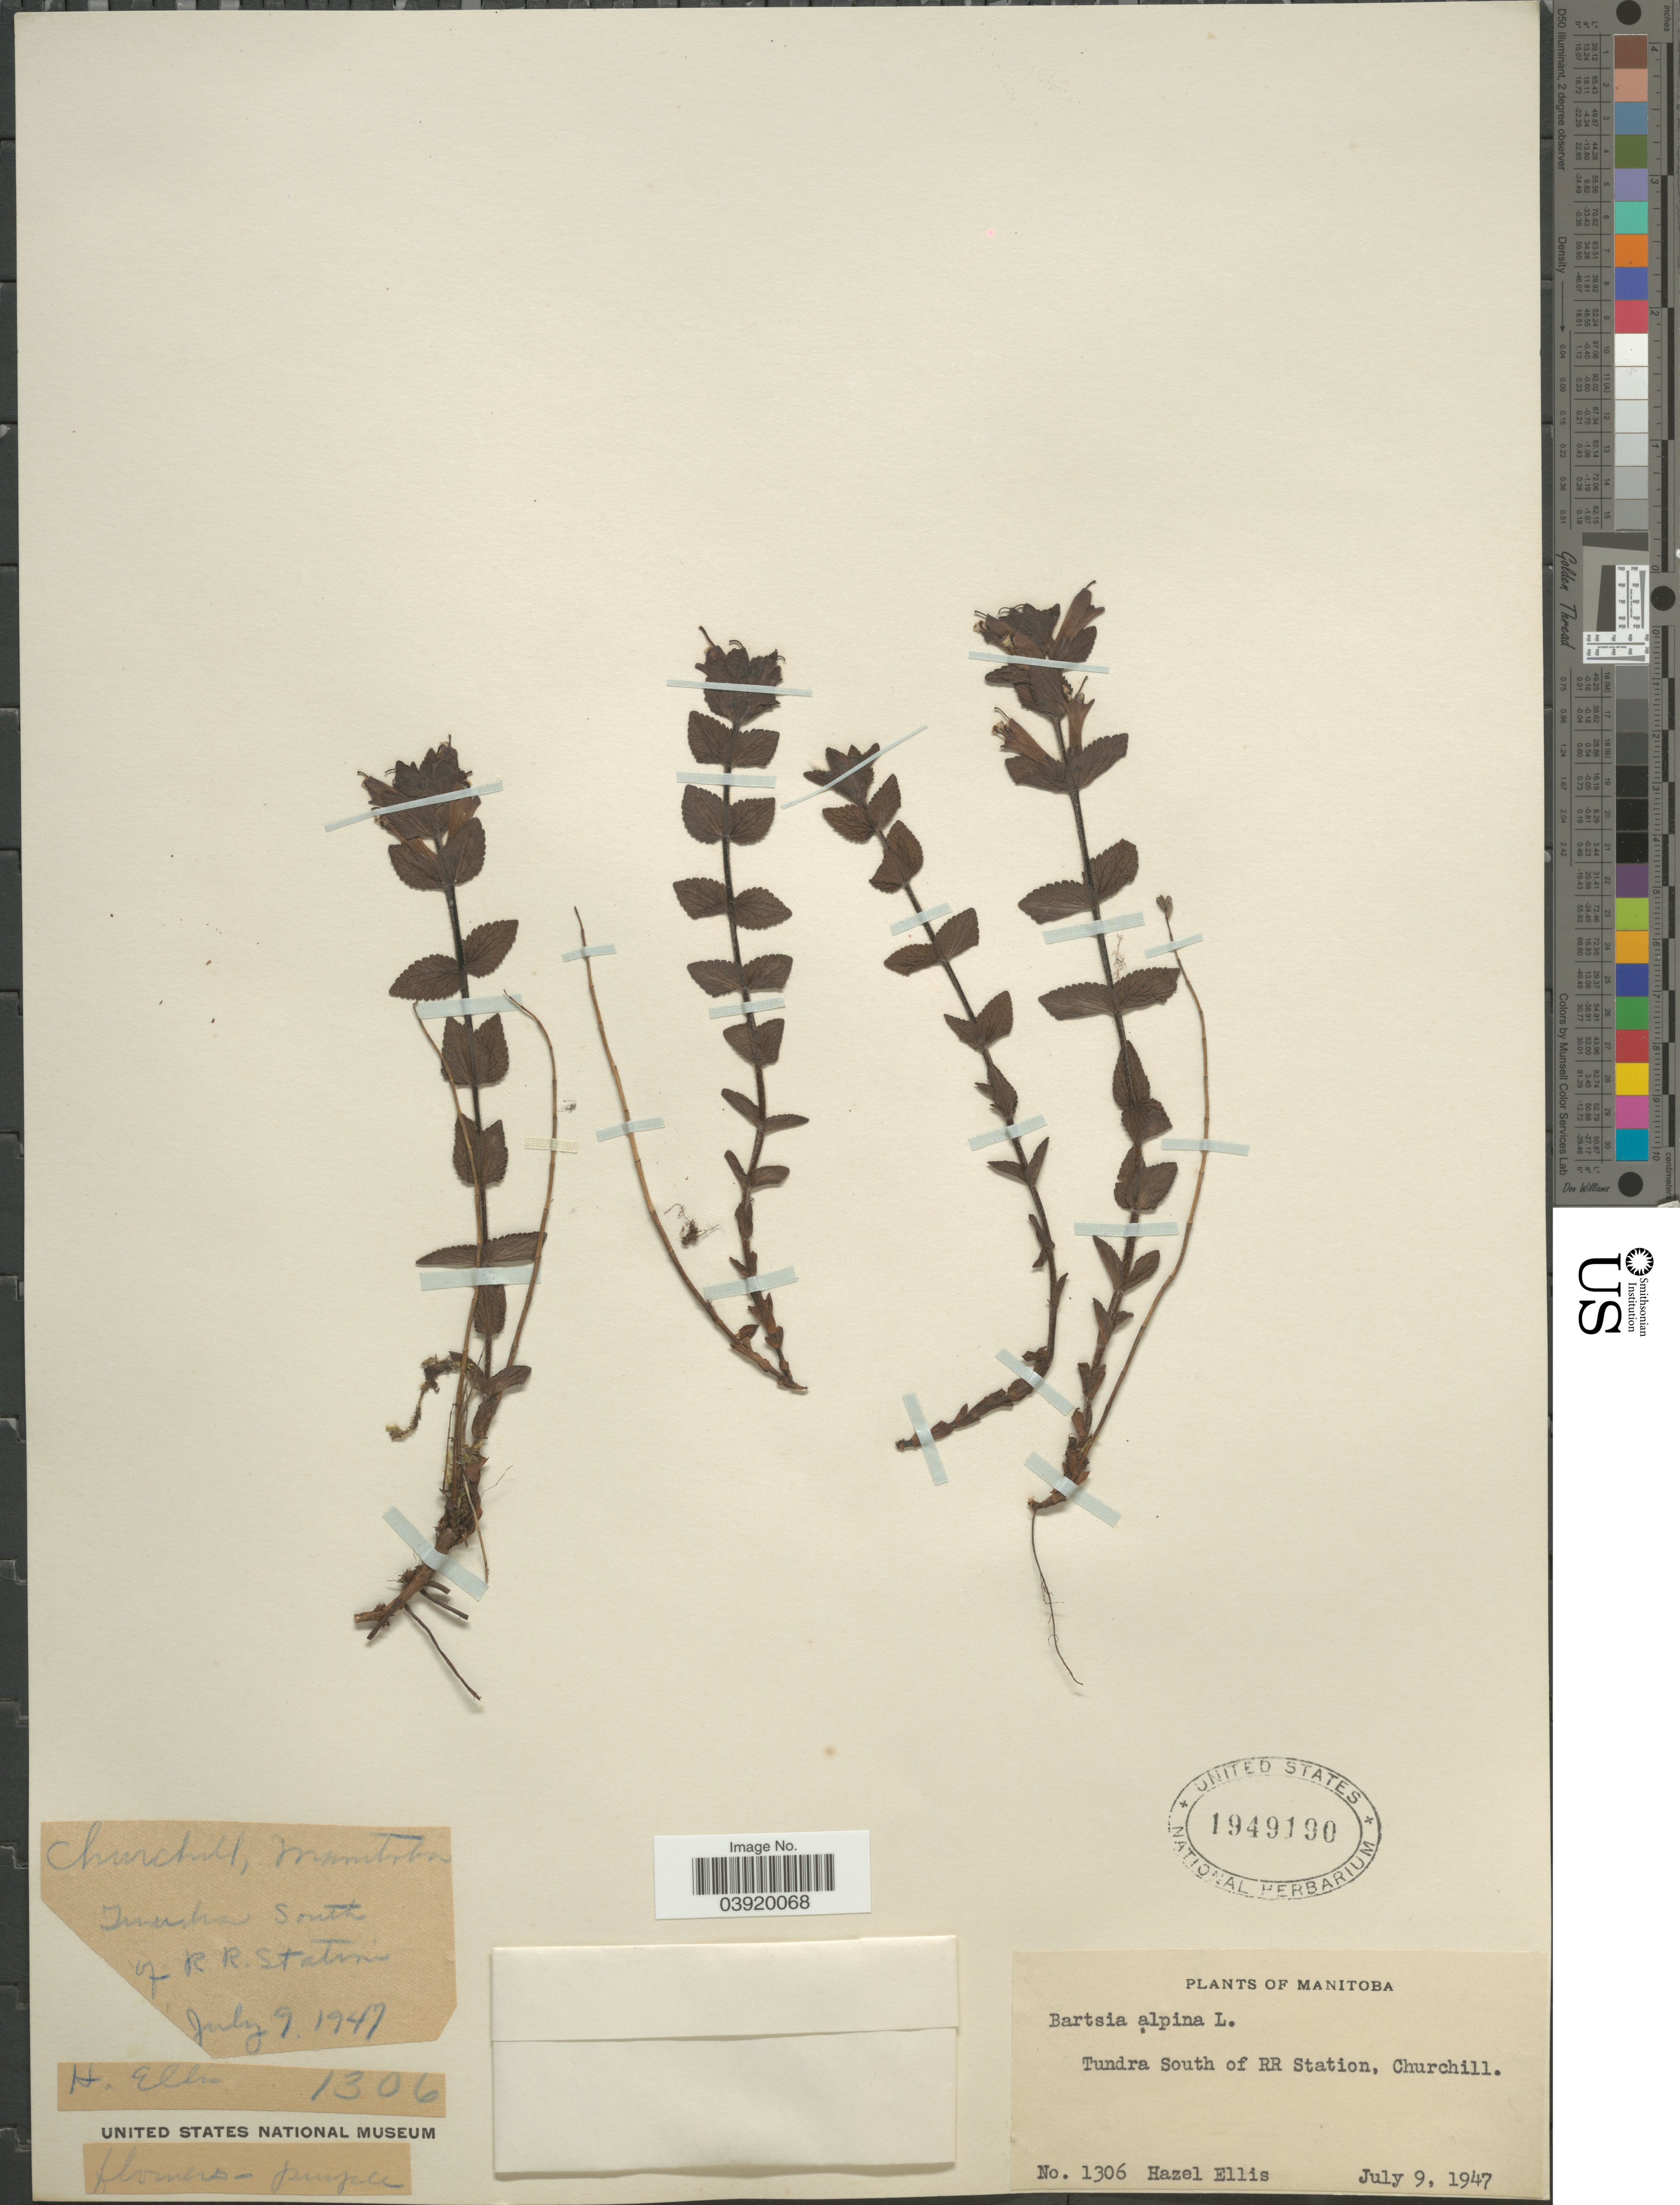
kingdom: Plantae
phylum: Tracheophyta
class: Magnoliopsida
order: Lamiales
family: Orobanchaceae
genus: Bartsia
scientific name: Bartsia alpina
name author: L.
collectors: H. Ellis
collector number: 1306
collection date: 1947-07-09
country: Canada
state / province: Manitoba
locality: Tundra South of RR Station, Churchill.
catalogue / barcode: US 1949190